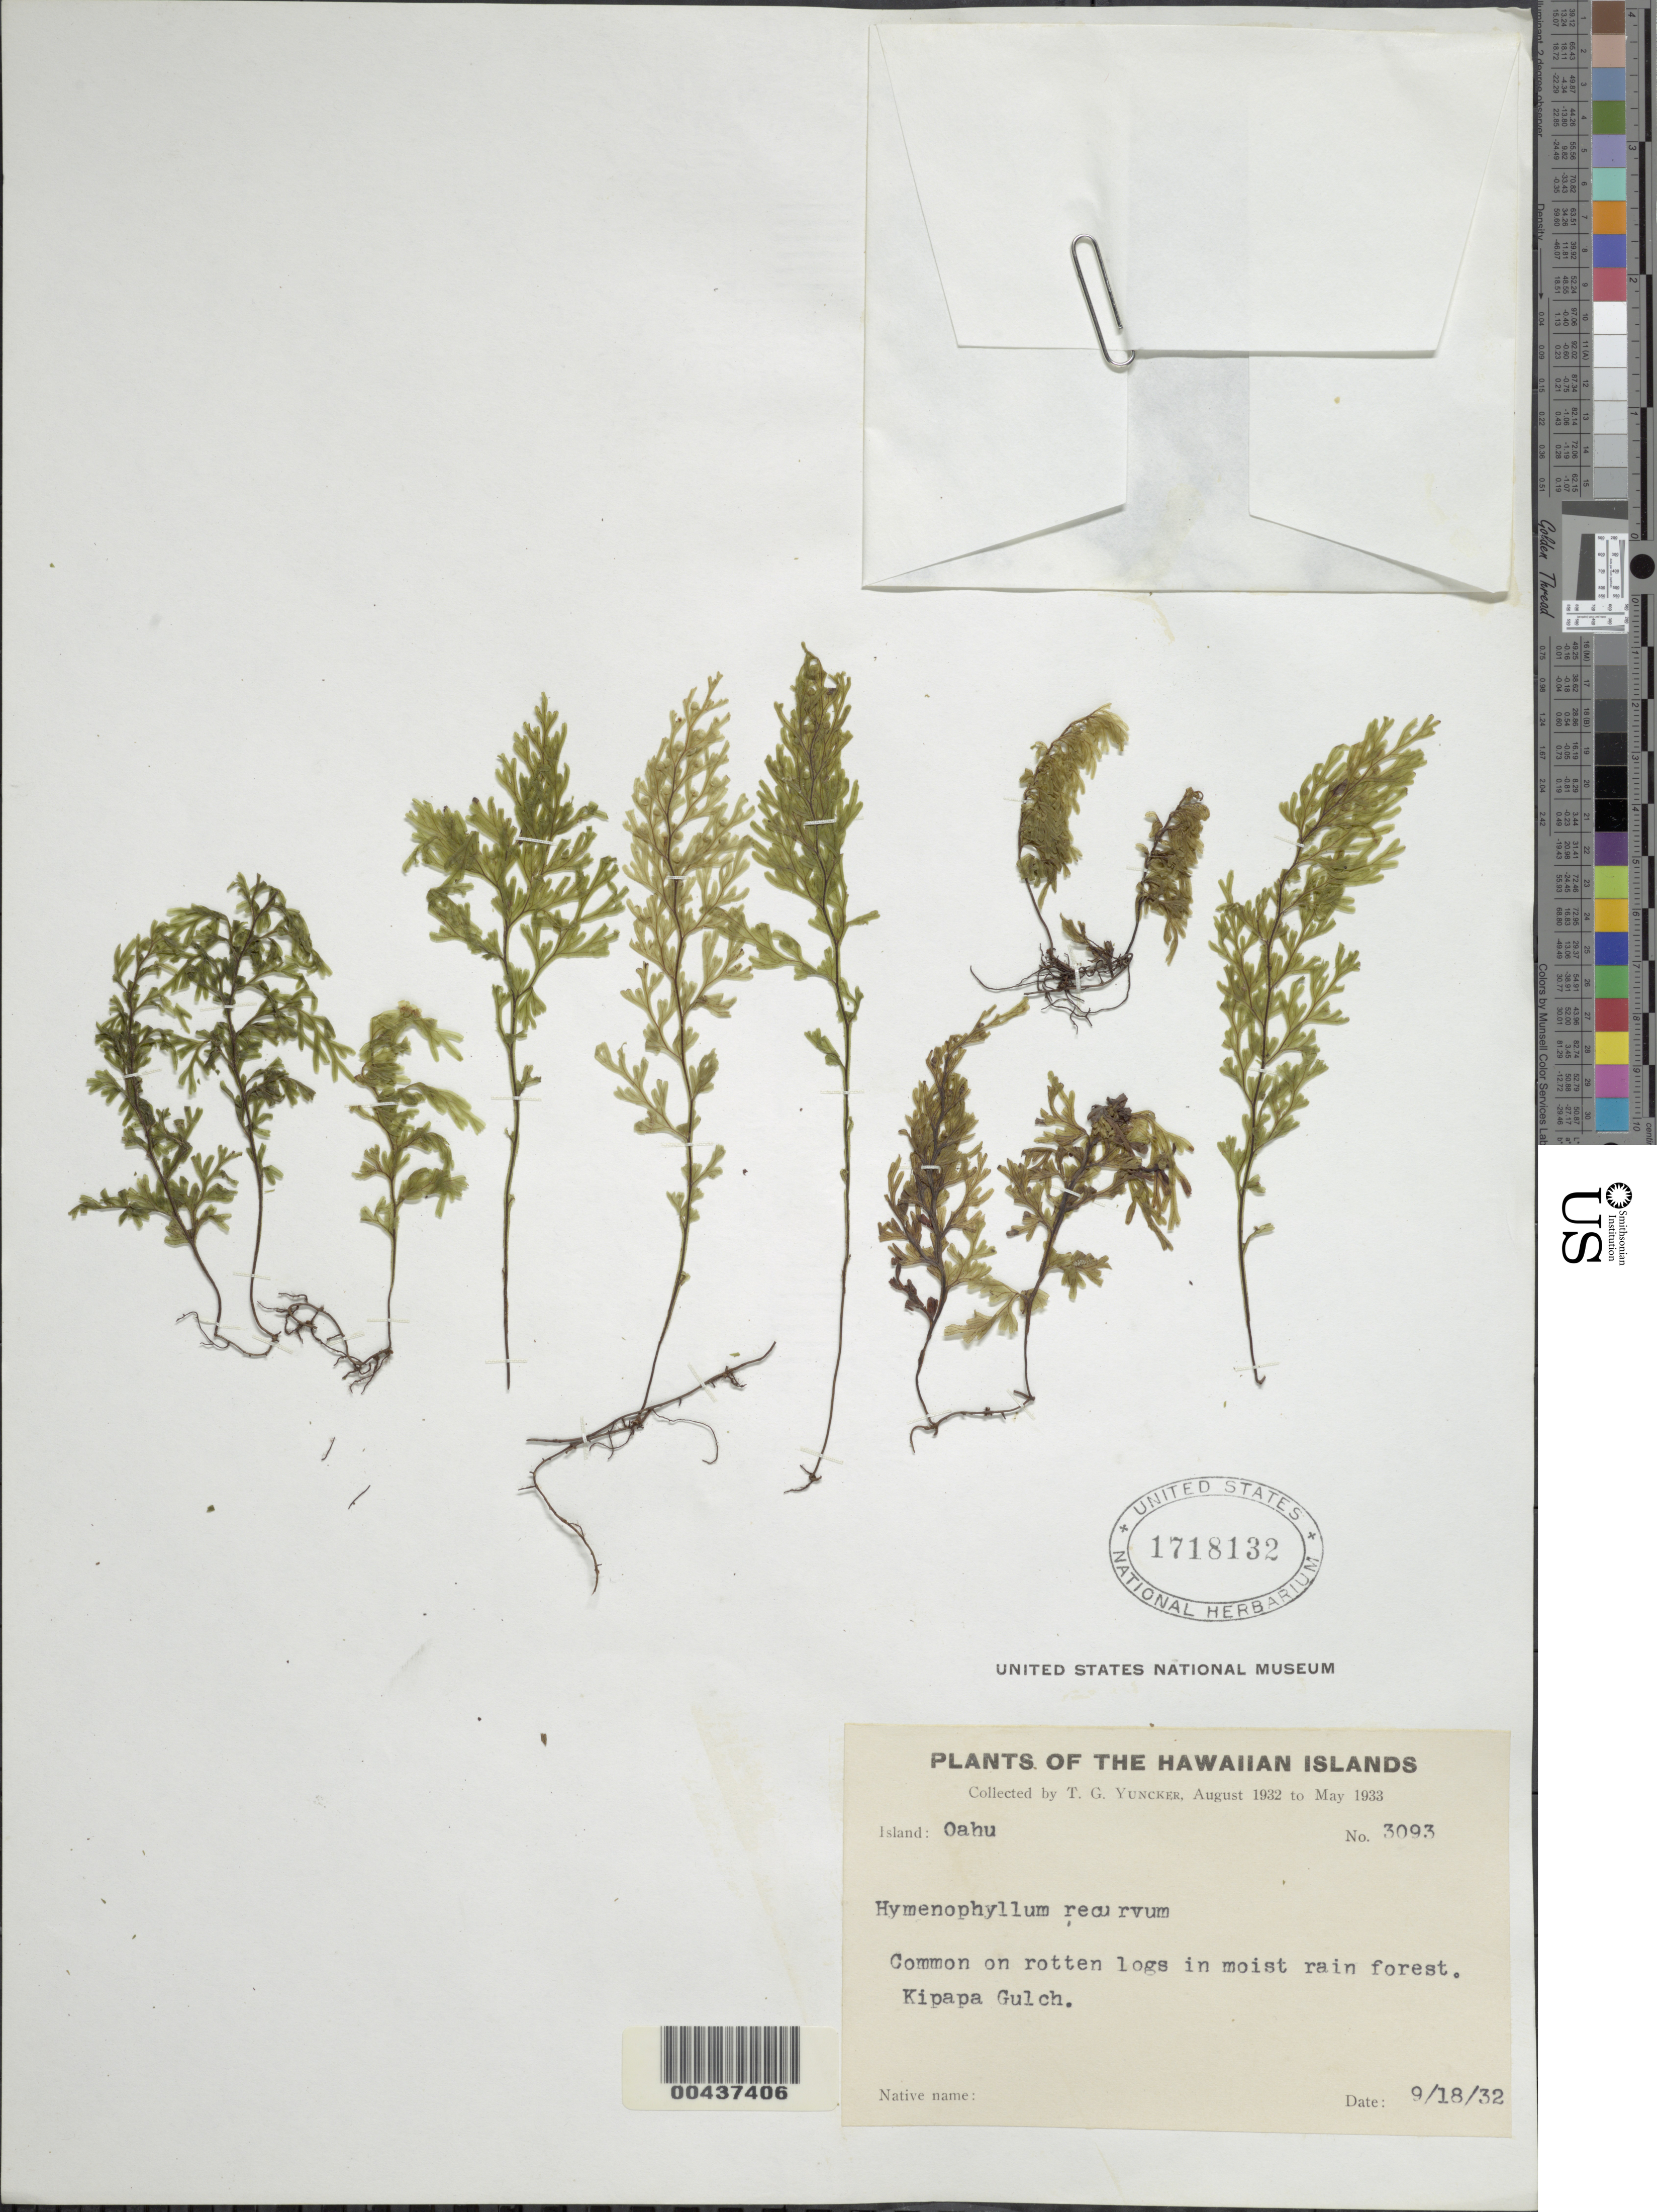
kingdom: Plantae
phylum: Tracheophyta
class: Polypodiopsida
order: Hymenophyllales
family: Hymenophyllaceae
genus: Hymenophyllum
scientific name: Hymenophyllum recurvum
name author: Gaudich.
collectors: T. G. Yuncker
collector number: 3093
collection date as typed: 18 Sep 1932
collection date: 1932-09-18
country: United States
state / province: Hawaii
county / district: Honolulu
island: Oahu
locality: Kipapa Gulch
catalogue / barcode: US 1718132